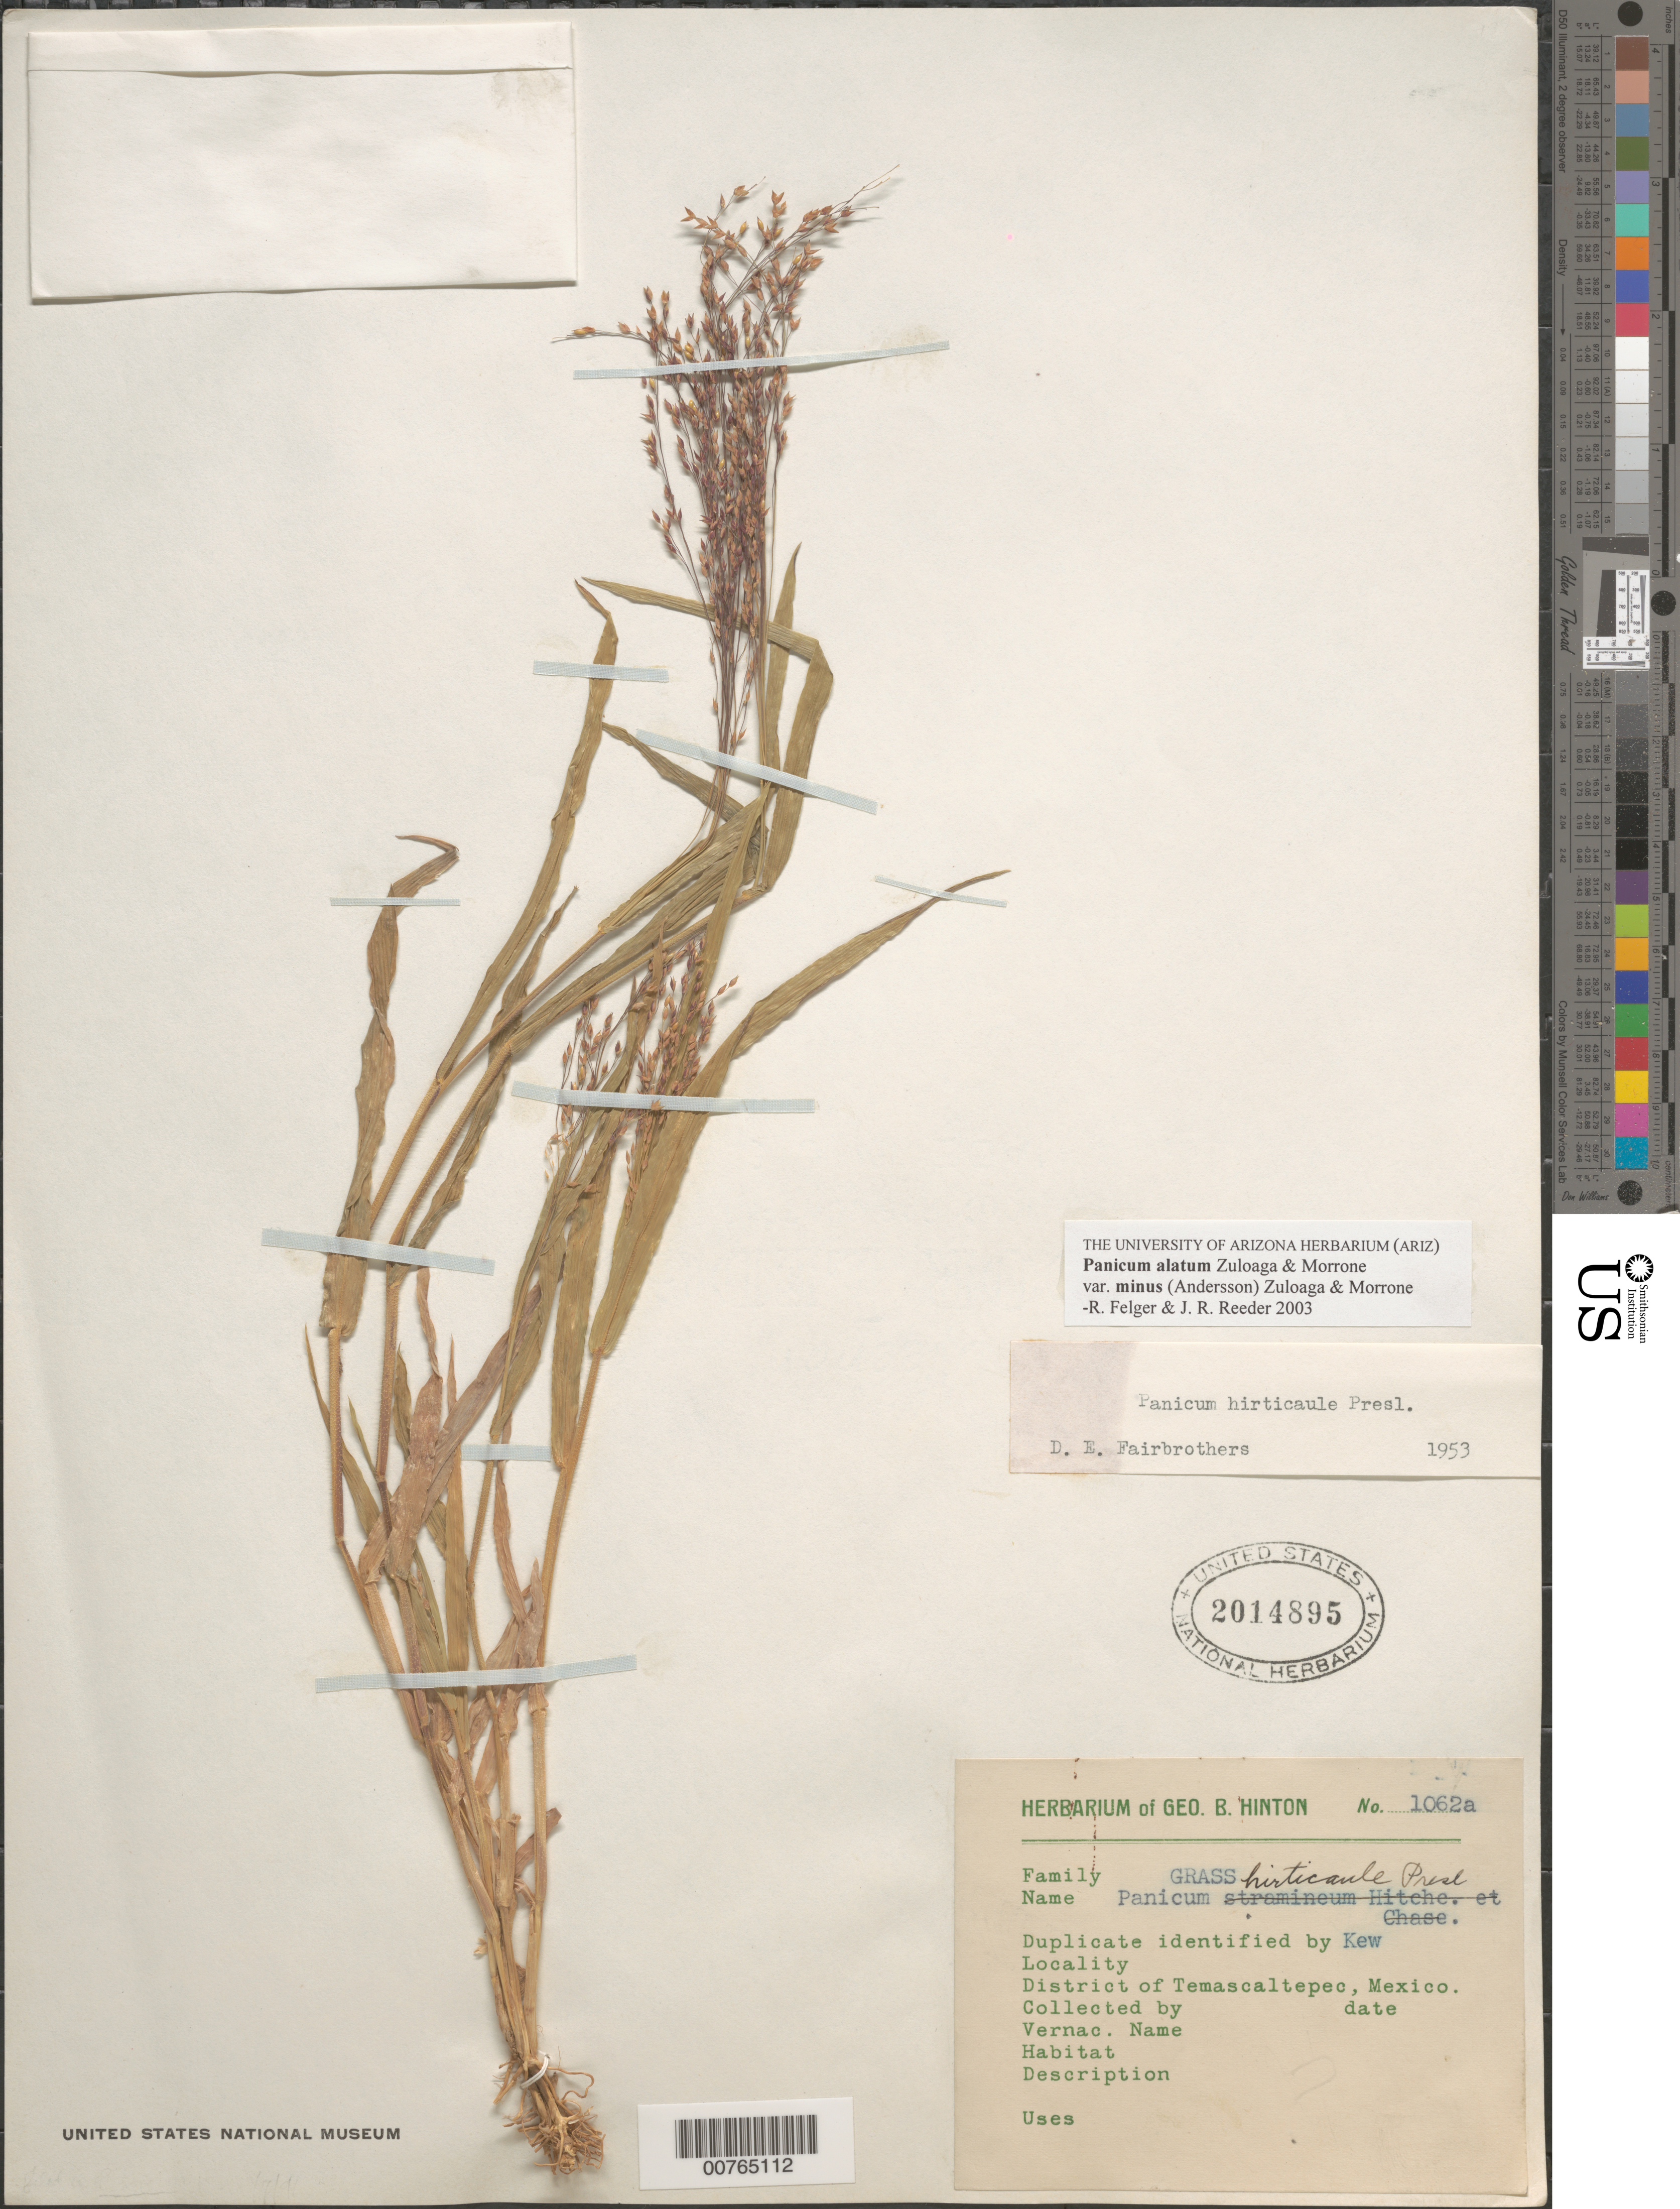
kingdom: Plantae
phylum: Tracheophyta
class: Liliopsida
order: Poales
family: Poaceae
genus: Panicum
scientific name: Panicum alatum var. minus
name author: Zuloaga & Morrone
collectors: G. B. Hinton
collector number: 1062a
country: Mexico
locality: Temascaltepec.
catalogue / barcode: US 2014895